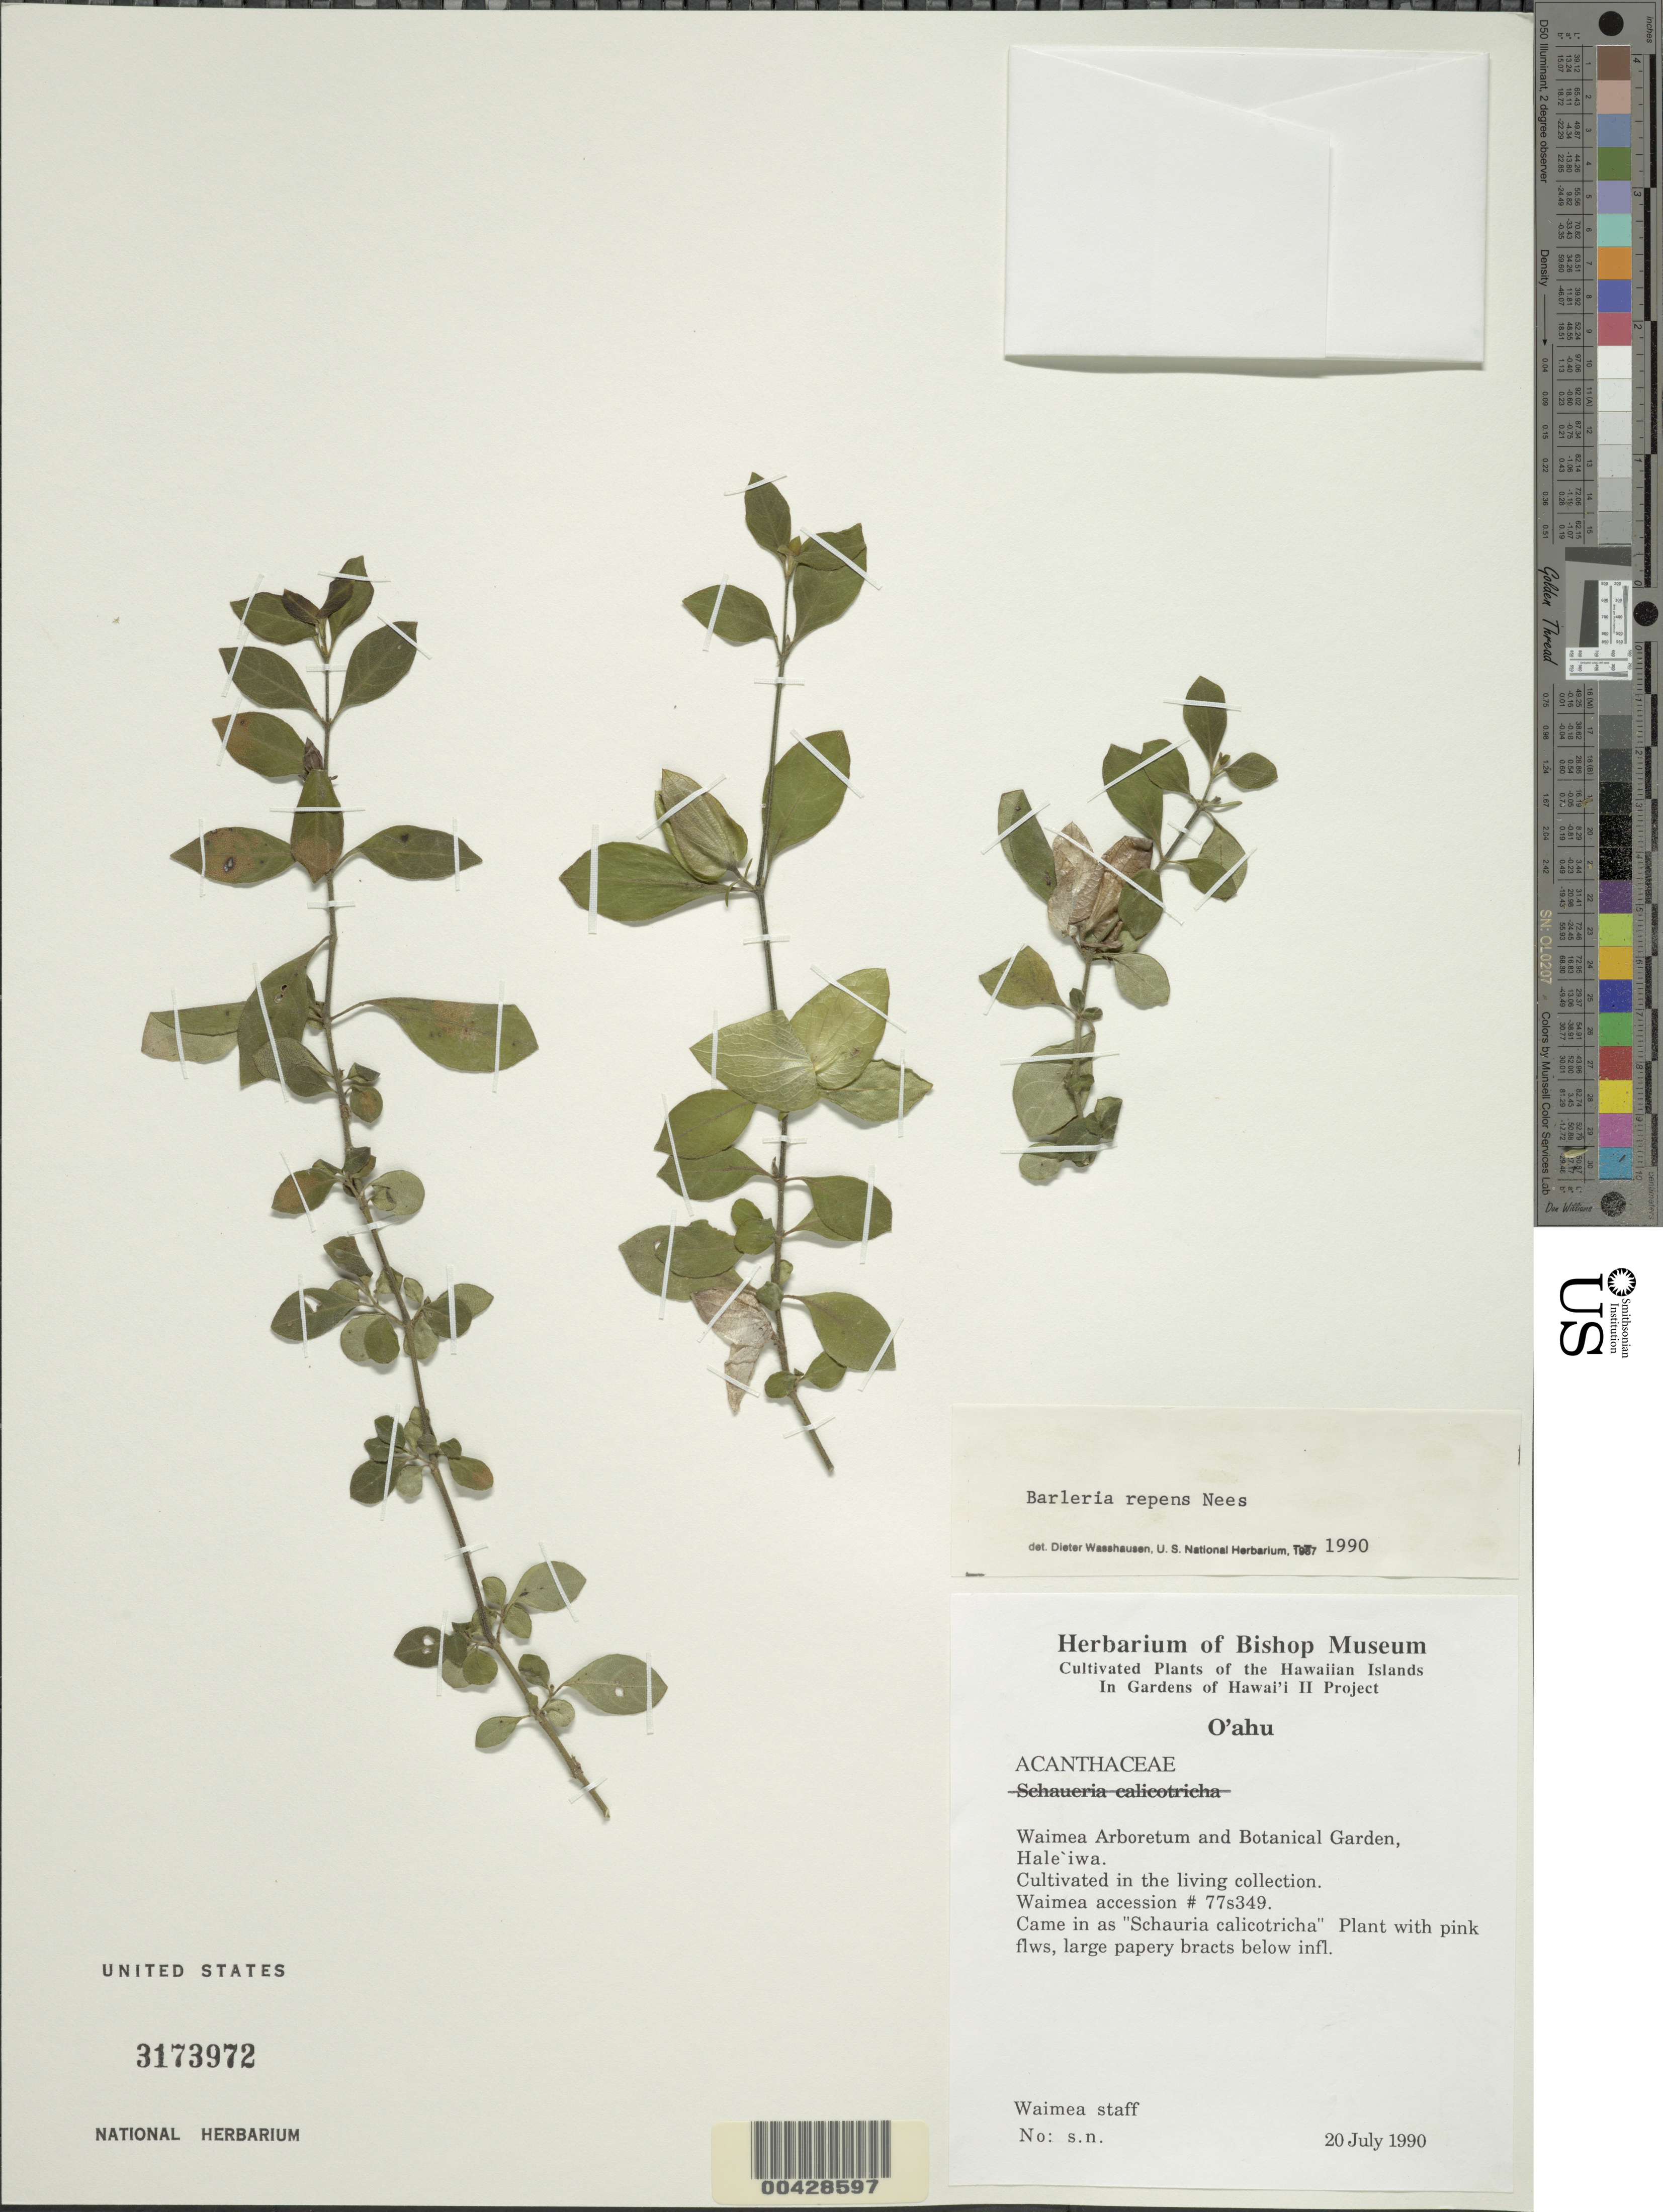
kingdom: Plantae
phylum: Tracheophyta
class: Magnoliopsida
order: Lamiales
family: Acanthaceae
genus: Barleria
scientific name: Barleria repens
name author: Nees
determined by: Wasshausen, Dieter C., (BOT), Smithsonian Institution - National Museum of Natural History (UNITED STATES)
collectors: Waimea Arboretum Staff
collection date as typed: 20 Jul 1990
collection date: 1990-07-20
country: United States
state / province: Hawaii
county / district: Honolulu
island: Oahu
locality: Waimea Arboretum and Botanical Garden, Hale'iwa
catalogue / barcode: US 3173972